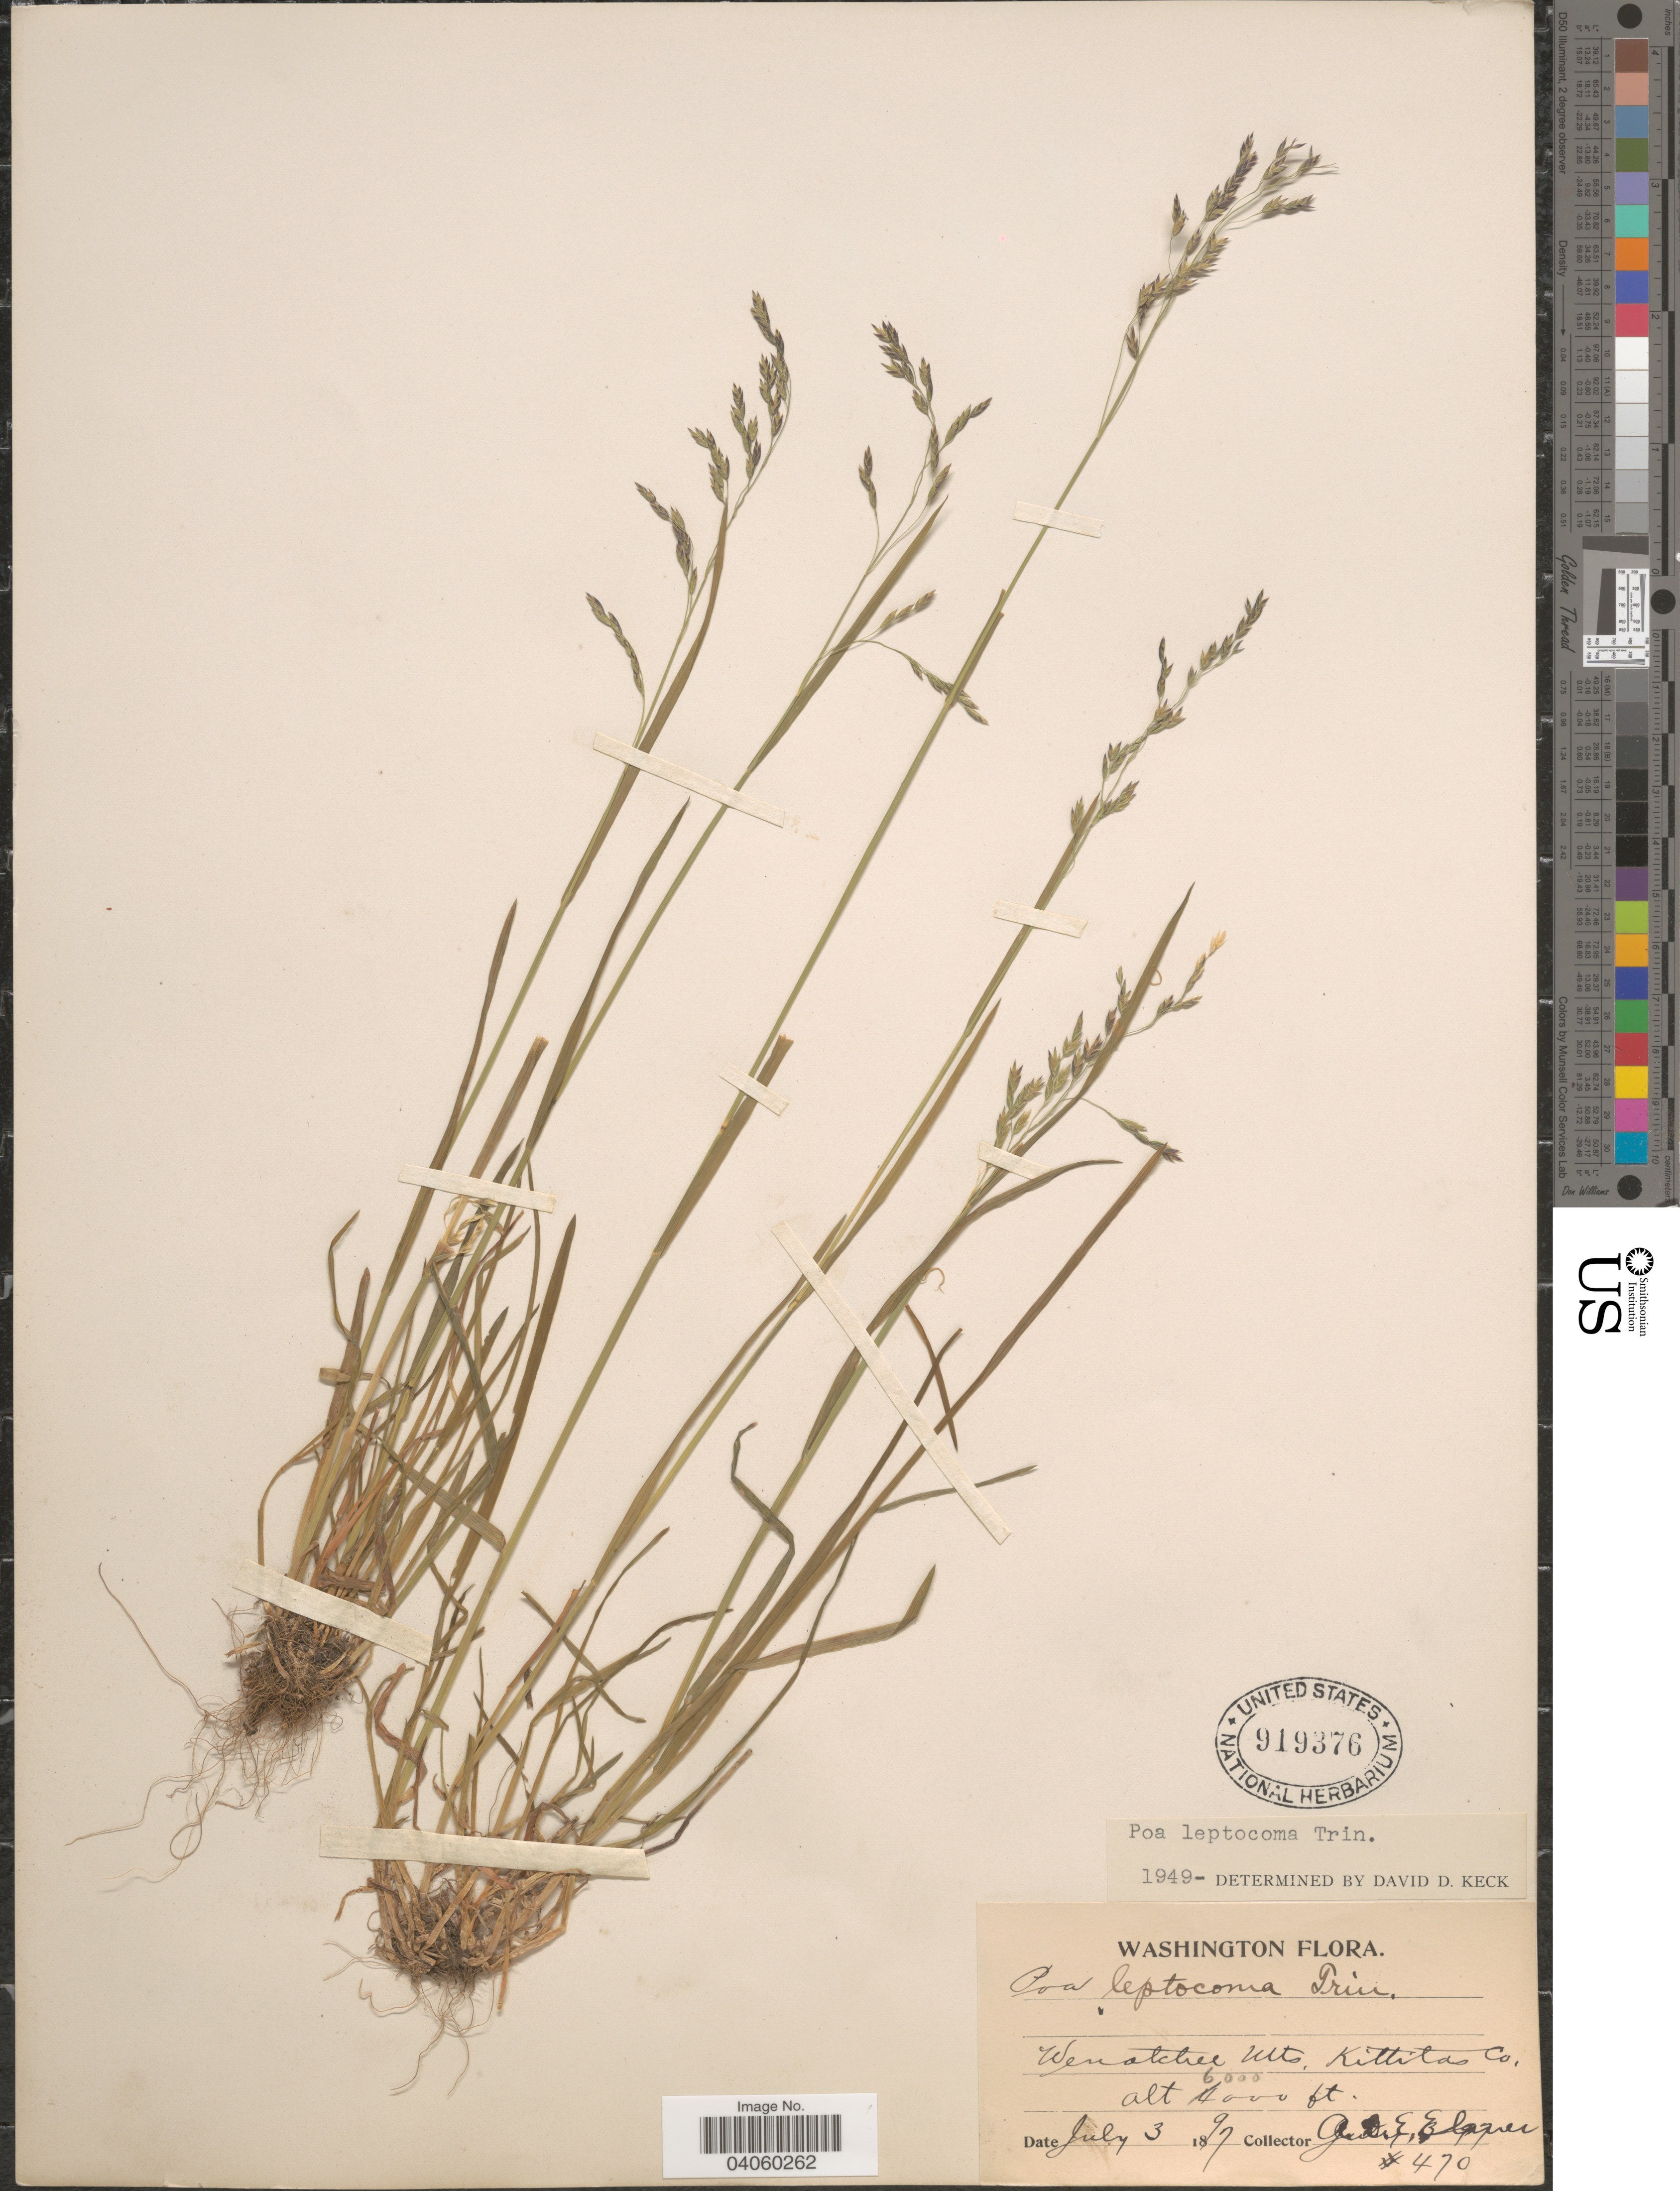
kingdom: Plantae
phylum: Tracheophyta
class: Liliopsida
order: Poales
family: Poaceae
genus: Poa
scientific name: Poa leptocoma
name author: Trin.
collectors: A. D. E. Elmer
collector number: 470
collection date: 1897-07-03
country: United States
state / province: Washington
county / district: Kittitas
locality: Wenatchee Mts. Kittitas Co.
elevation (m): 1219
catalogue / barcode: US 919376